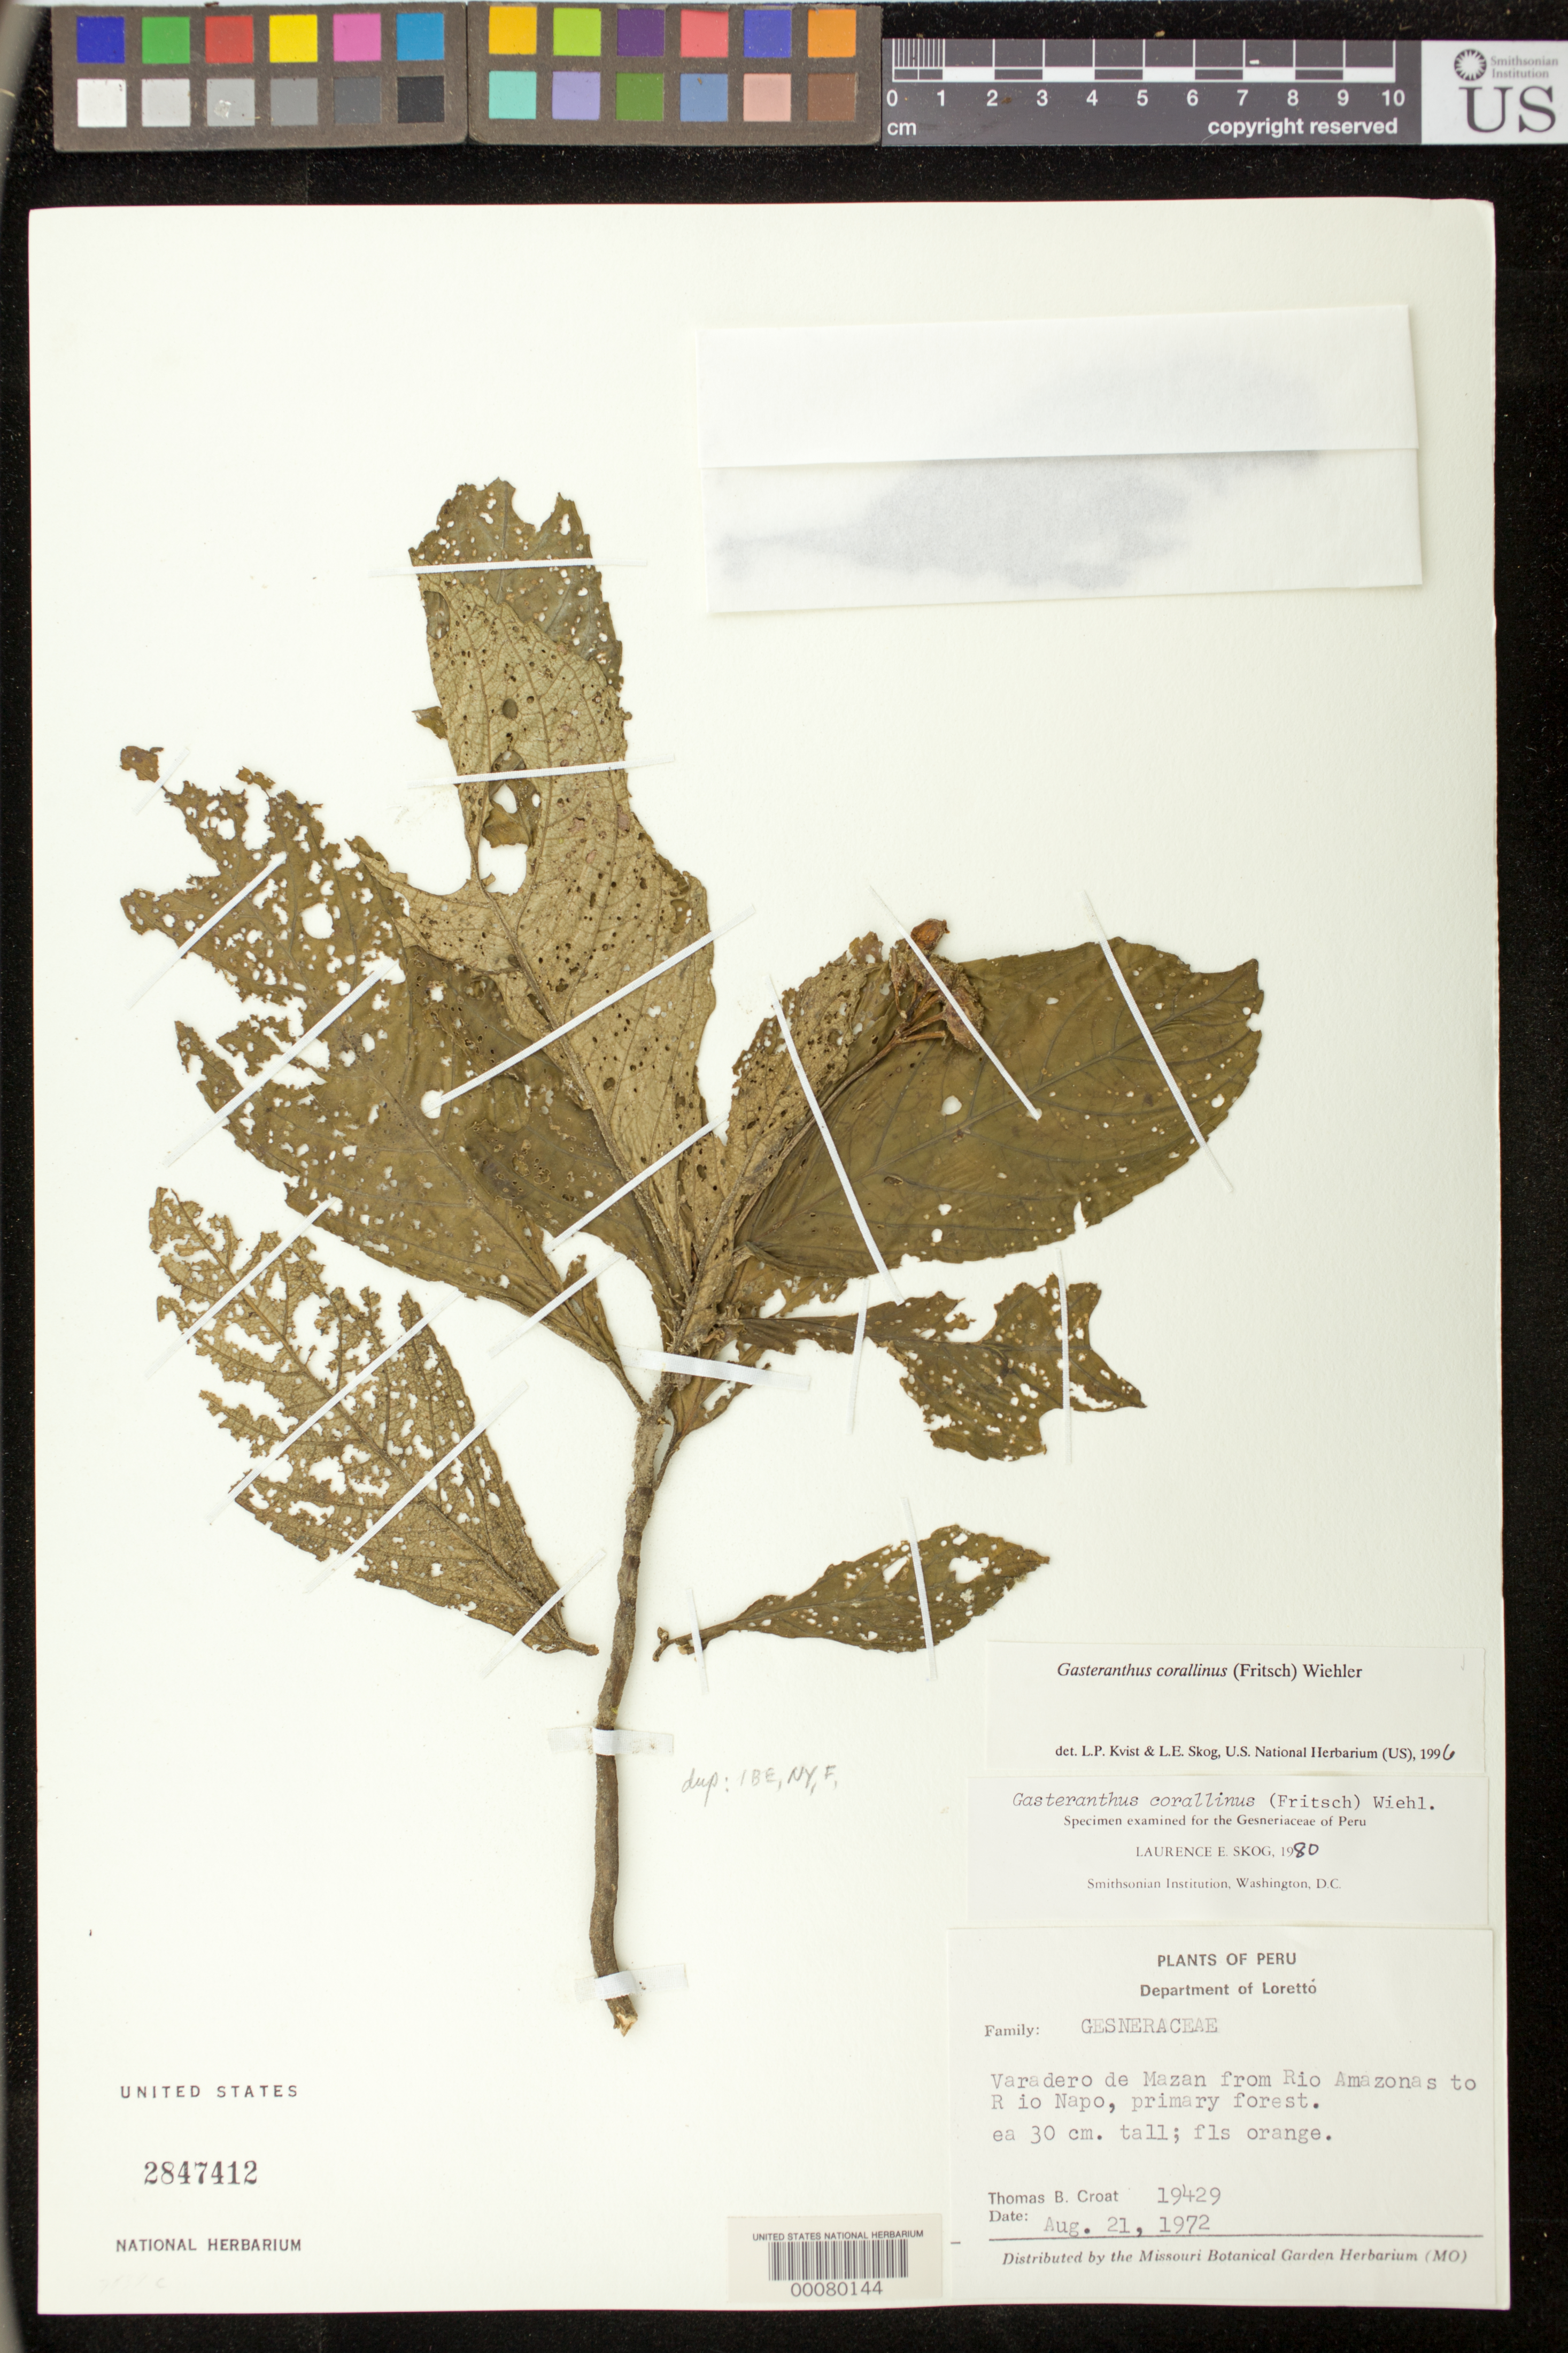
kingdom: Plantae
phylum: Tracheophyta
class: Magnoliopsida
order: Lamiales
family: Gesneriaceae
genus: Gasteranthus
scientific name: Gasteranthus corallinus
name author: (Fritsch) Wiehler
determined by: Skog, Laurence E.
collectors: T. B. Croat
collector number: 19429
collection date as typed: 21 Aug 1972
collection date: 1972-08-21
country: Peru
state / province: Loreto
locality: Varadero de Mazan from Río Amazonas to Río Napo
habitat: Primary forest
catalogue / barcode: US 2847412